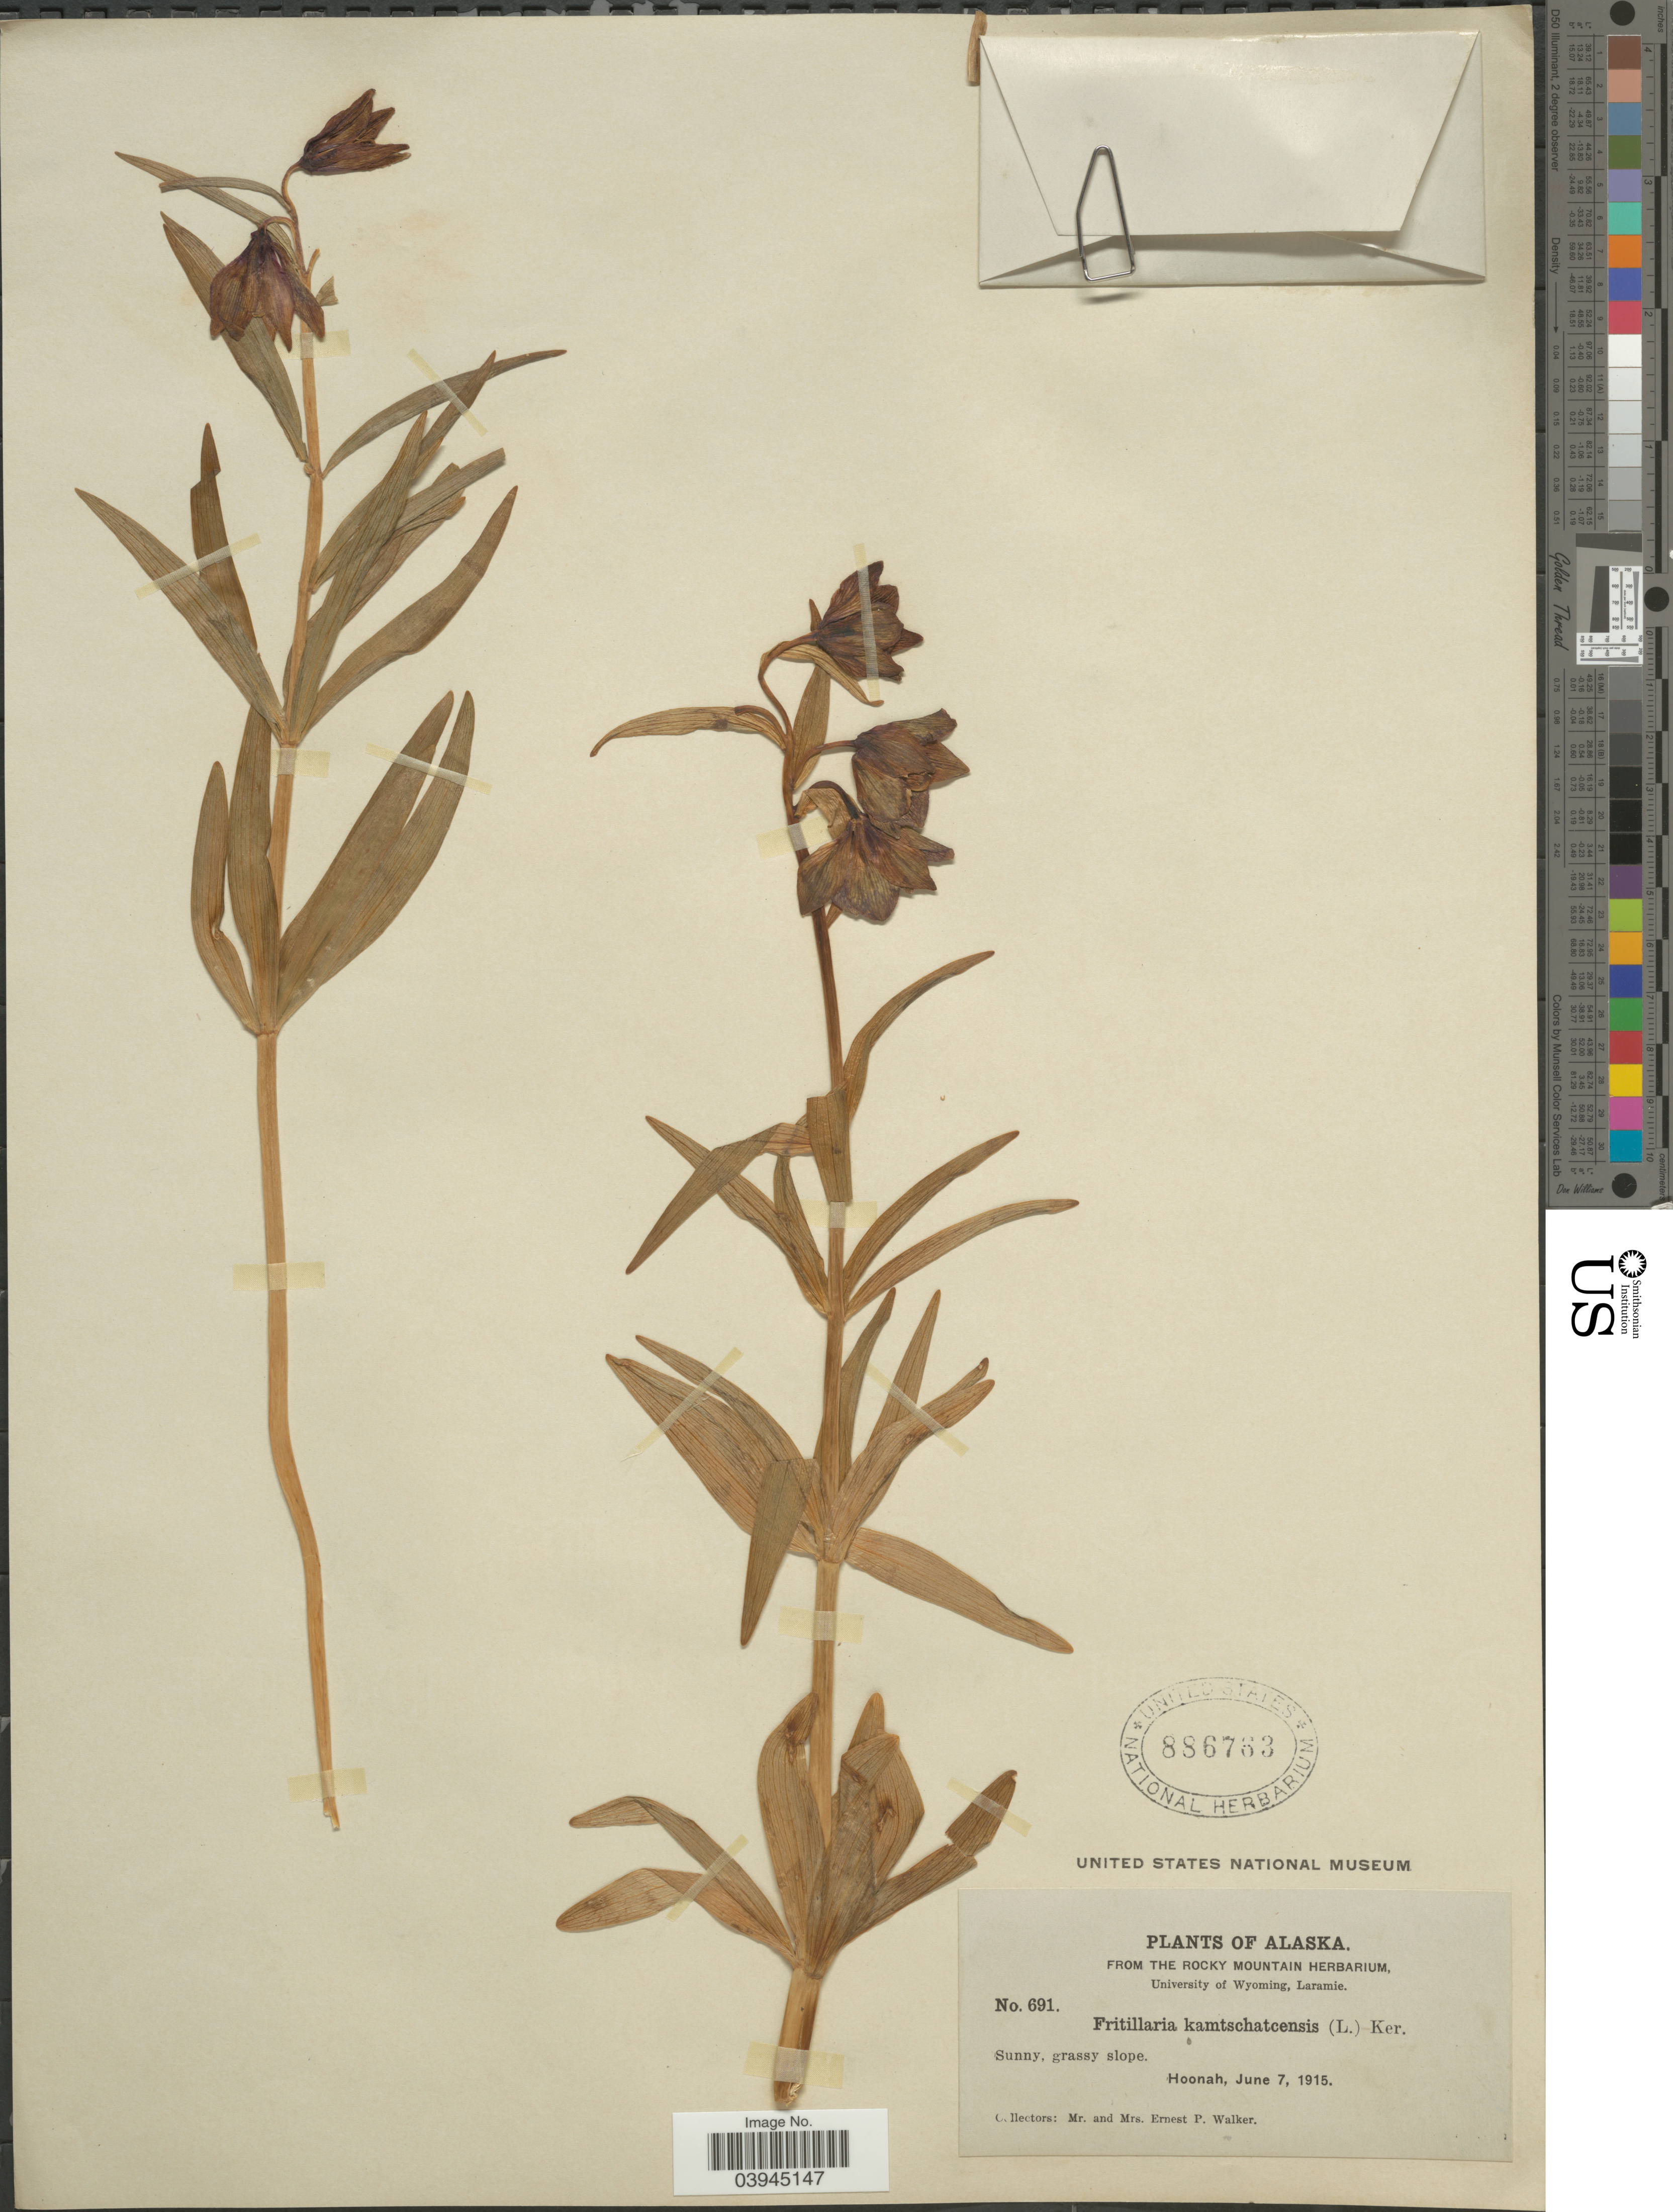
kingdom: Plantae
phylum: Tracheophyta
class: Liliopsida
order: Liliales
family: Liliaceae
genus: Fritillaria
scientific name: Fritillaria camschatcensis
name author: (L.) Ker Gawl.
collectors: E. P. Walker & E. Walker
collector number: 691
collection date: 1915-06-07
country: United States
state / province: Alaska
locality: Hoonah.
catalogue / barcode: US 886783